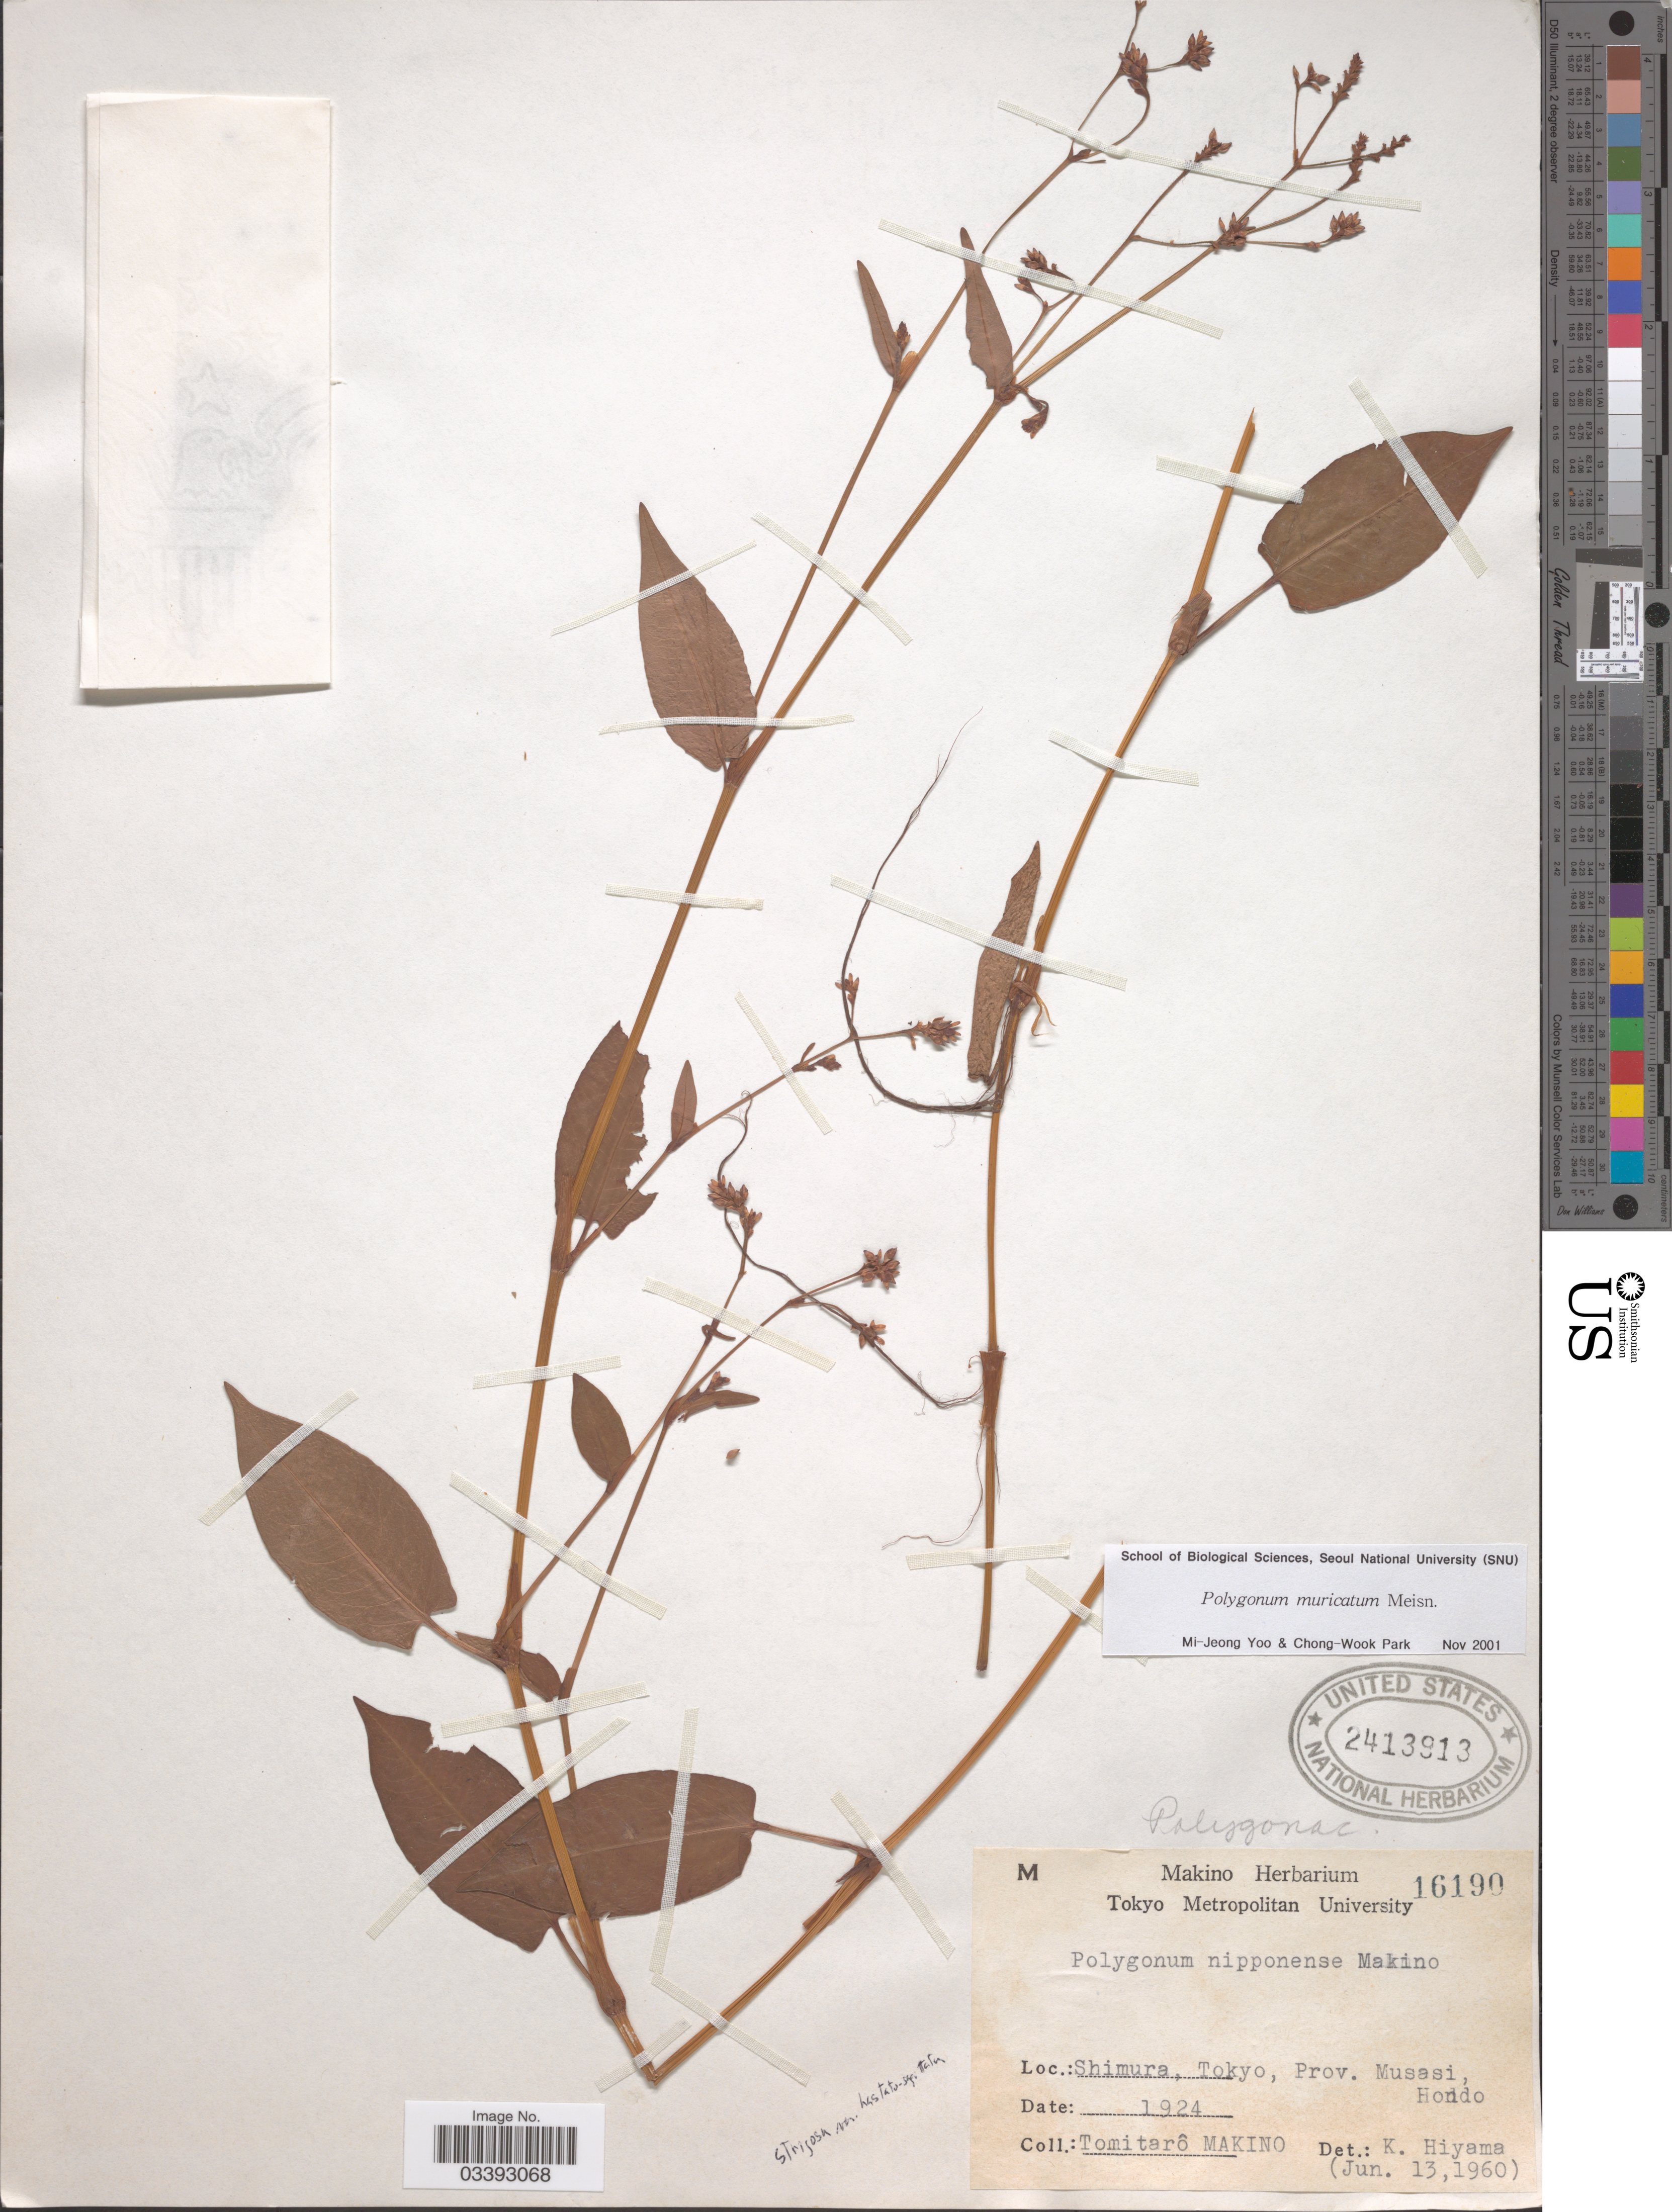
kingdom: Plantae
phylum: Tracheophyta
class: Magnoliopsida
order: Caryophyllales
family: Polygonaceae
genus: Polygonum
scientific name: Polygonum muricatum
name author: Meisn.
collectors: T. Makino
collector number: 16190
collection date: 1924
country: Japan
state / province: Tokyo, Federal City of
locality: Shimura, Prov. Musasi, Hondo.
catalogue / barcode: US 2413913